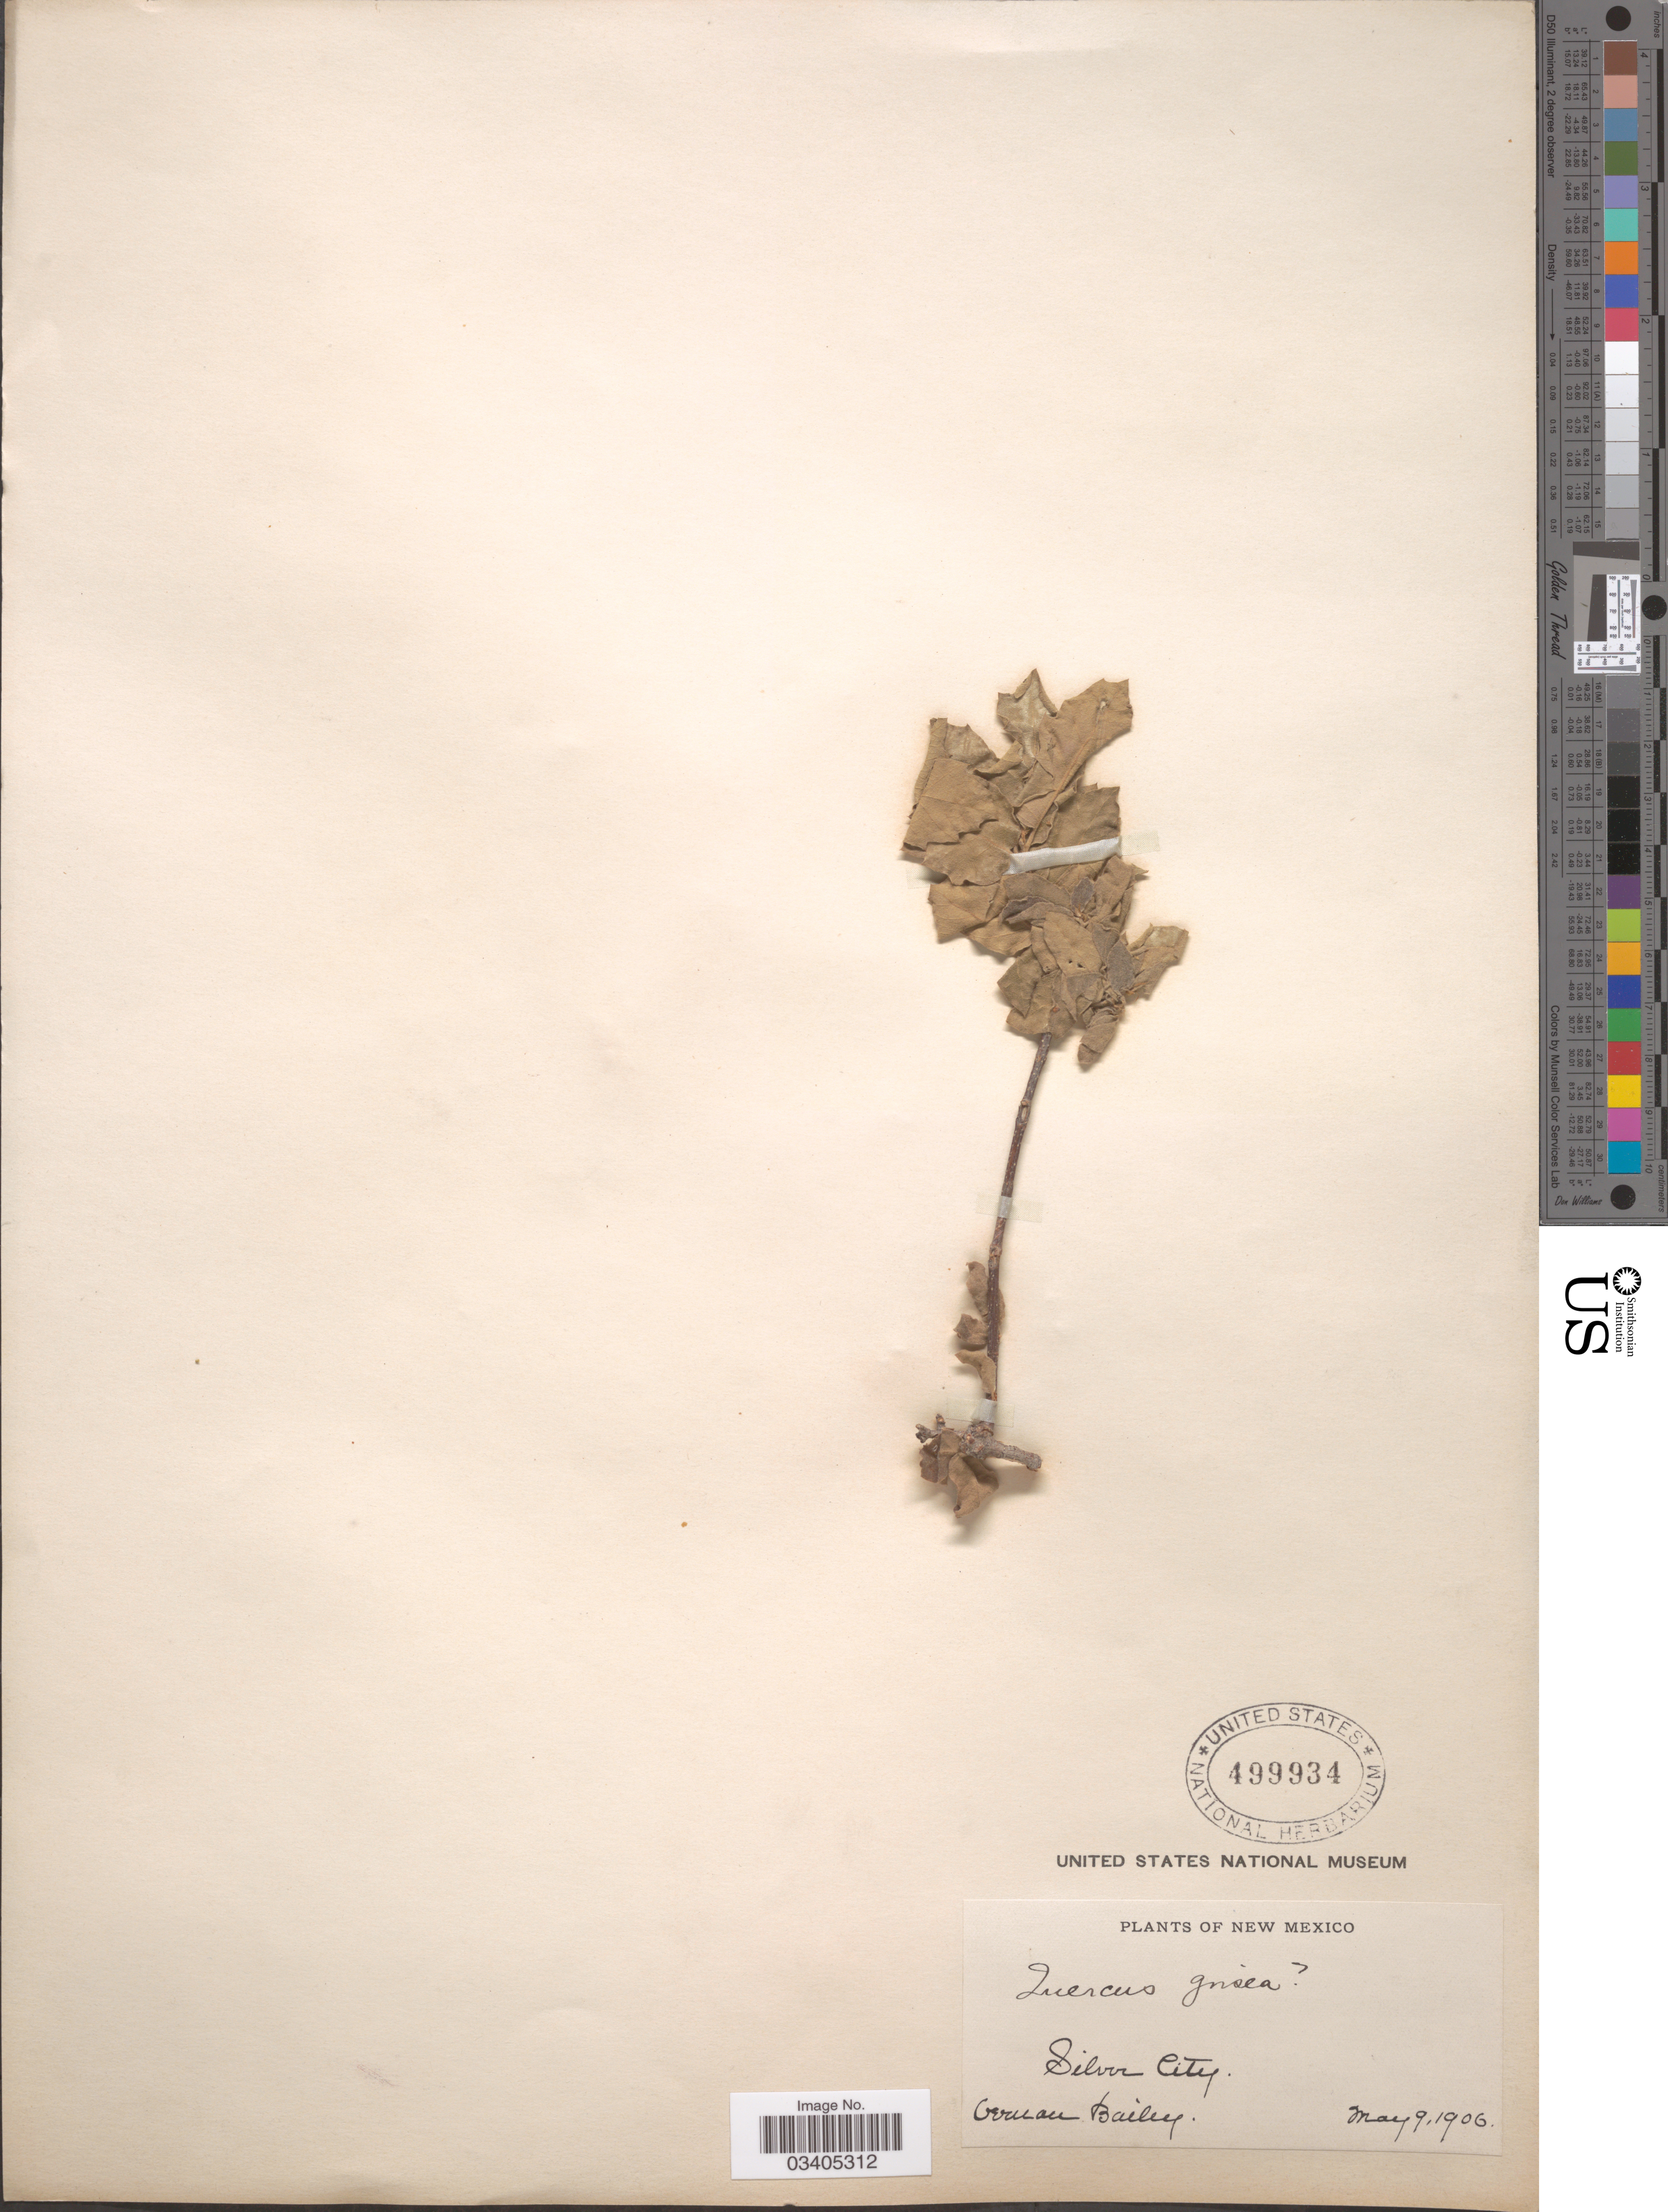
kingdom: Plantae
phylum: Tracheophyta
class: Magnoliopsida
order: Fagales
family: Fagaceae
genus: Quercus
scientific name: Quercus grisea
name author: Liebm.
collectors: V. O. Bailey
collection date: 1906-05-09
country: United States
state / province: New Mexico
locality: Silver City.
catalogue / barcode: US 499934